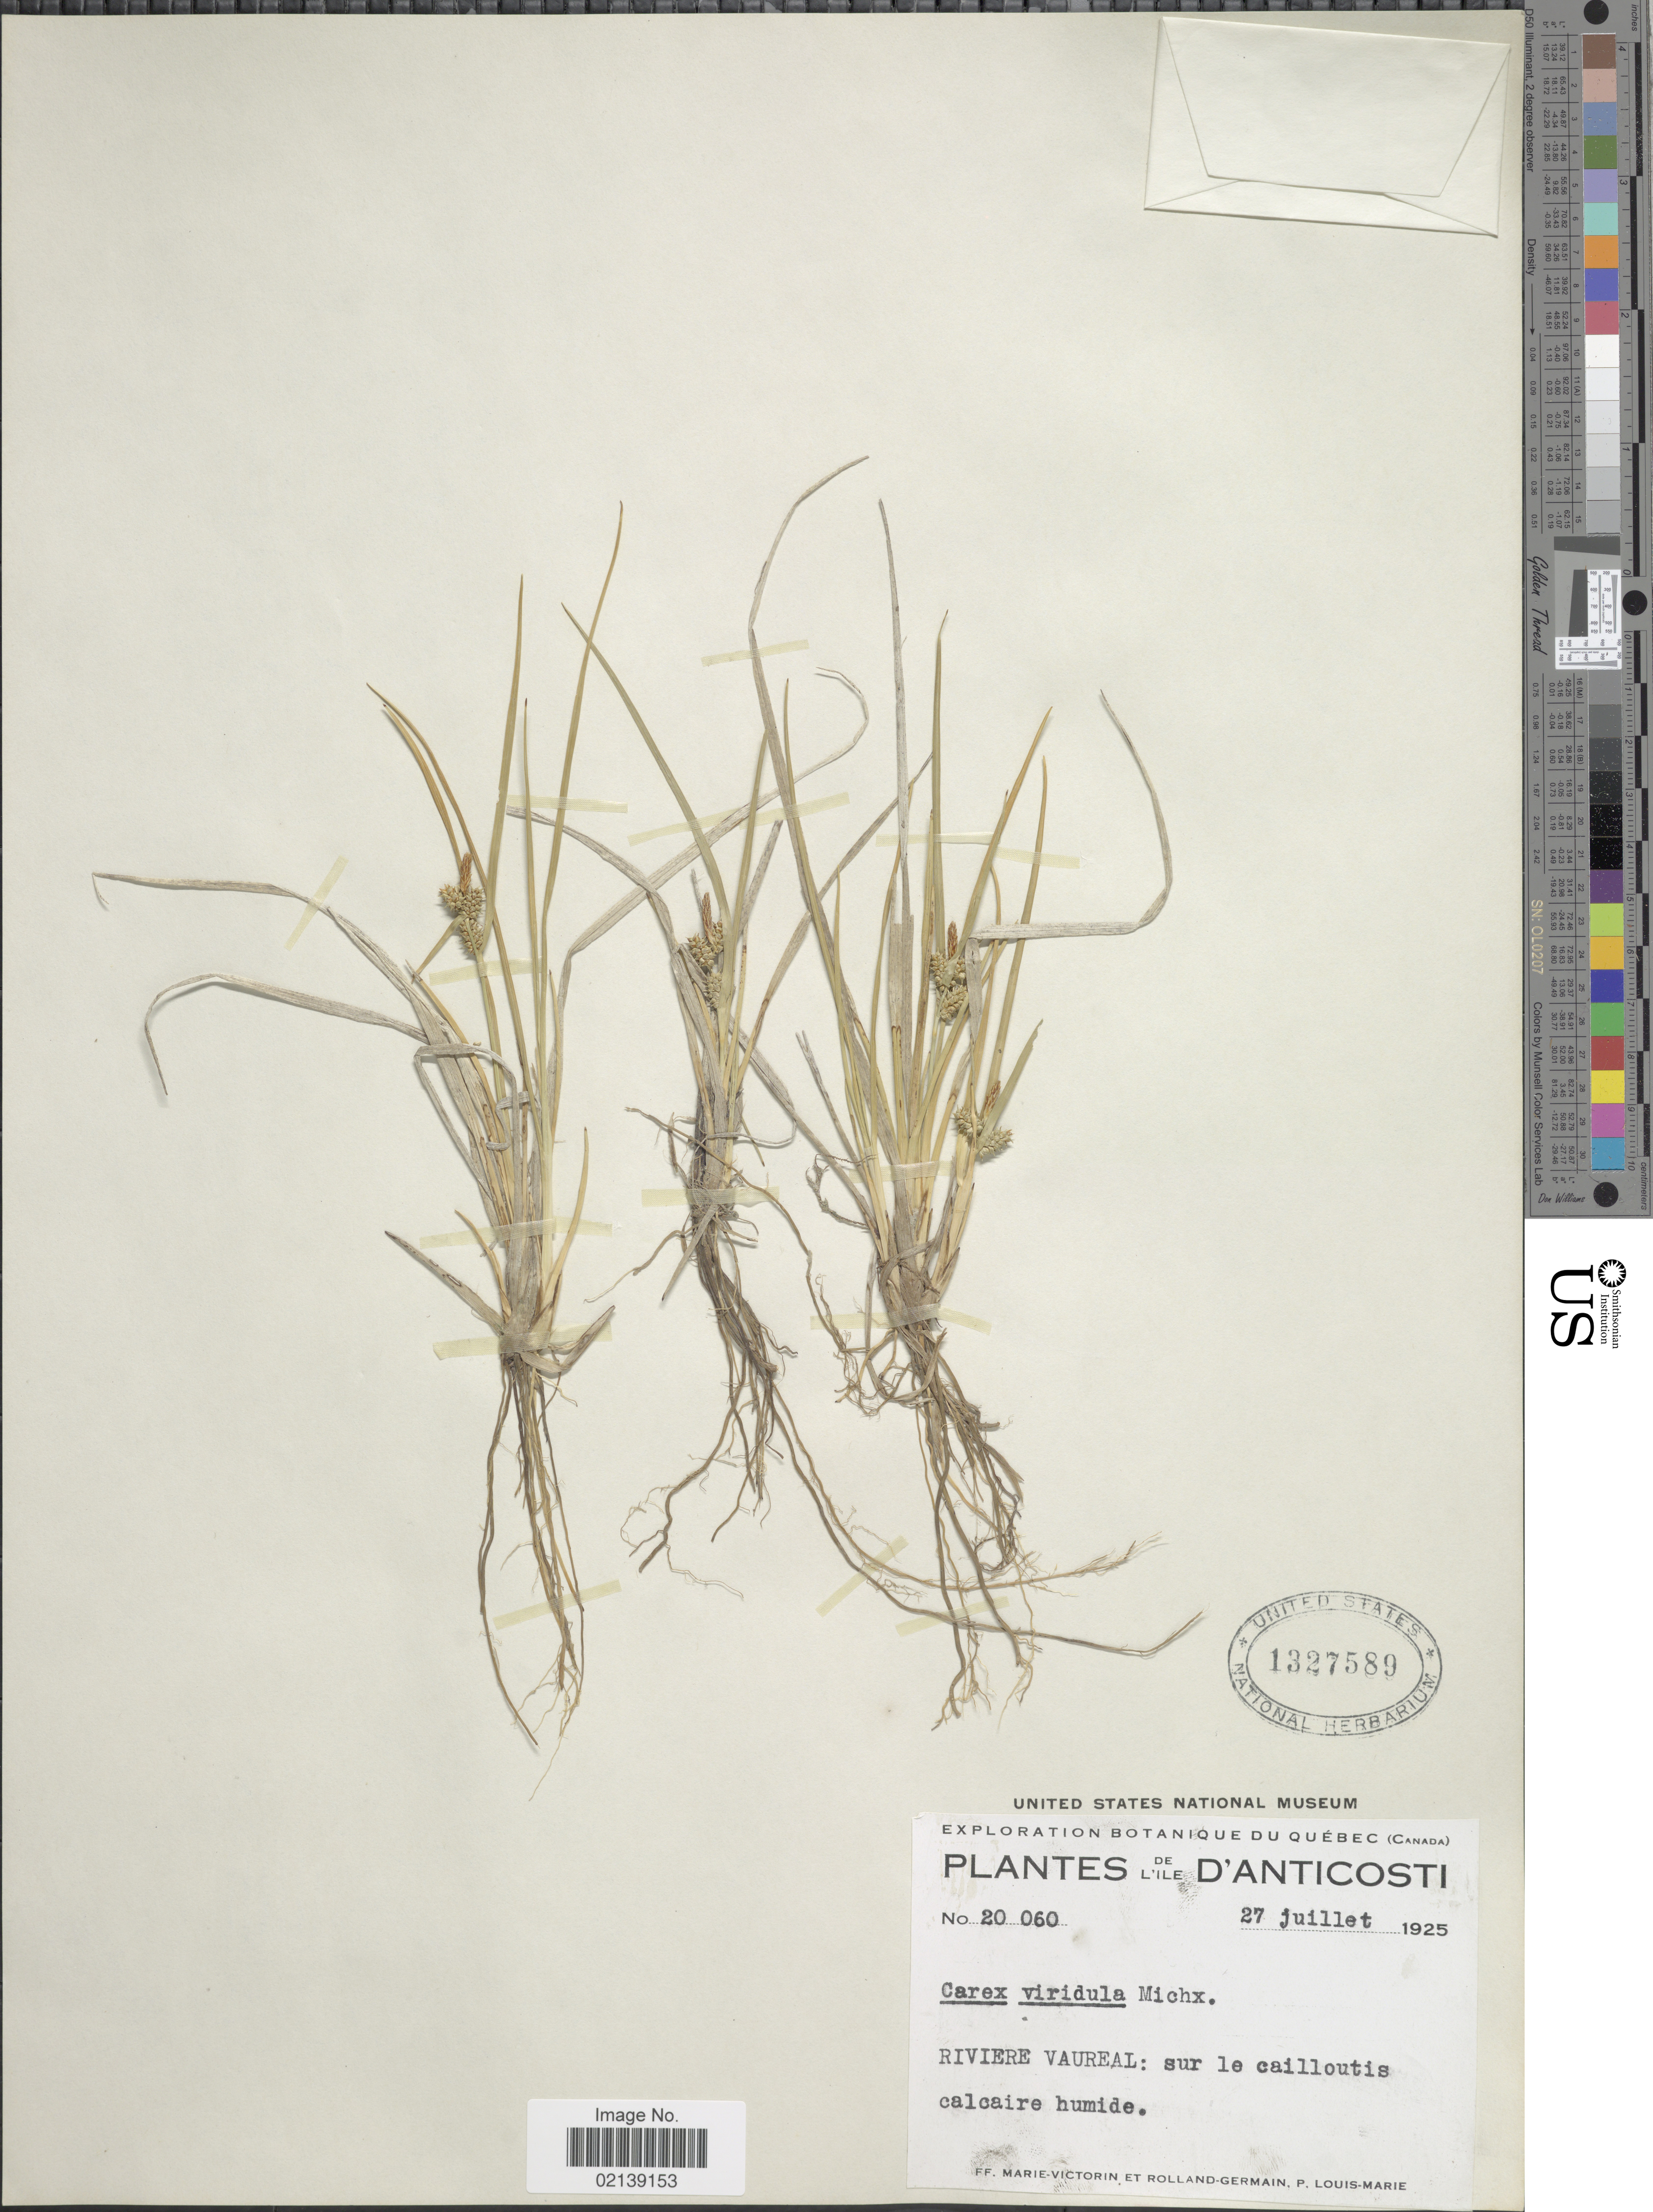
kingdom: Plantae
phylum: Tracheophyta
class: Liliopsida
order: Poales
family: Cyperaceae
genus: Carex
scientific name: Carex oederi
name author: Retz.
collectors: F. Marie-Victorin, Rolland-Germain & L.-M. LaLonde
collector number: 20060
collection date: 1925-07-27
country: Canada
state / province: Quebec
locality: Botanique du Quebec, de L'Ile D'Anticosti, Riviere Vaureal: sur le cailloutis calcaire humide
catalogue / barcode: US 1327589